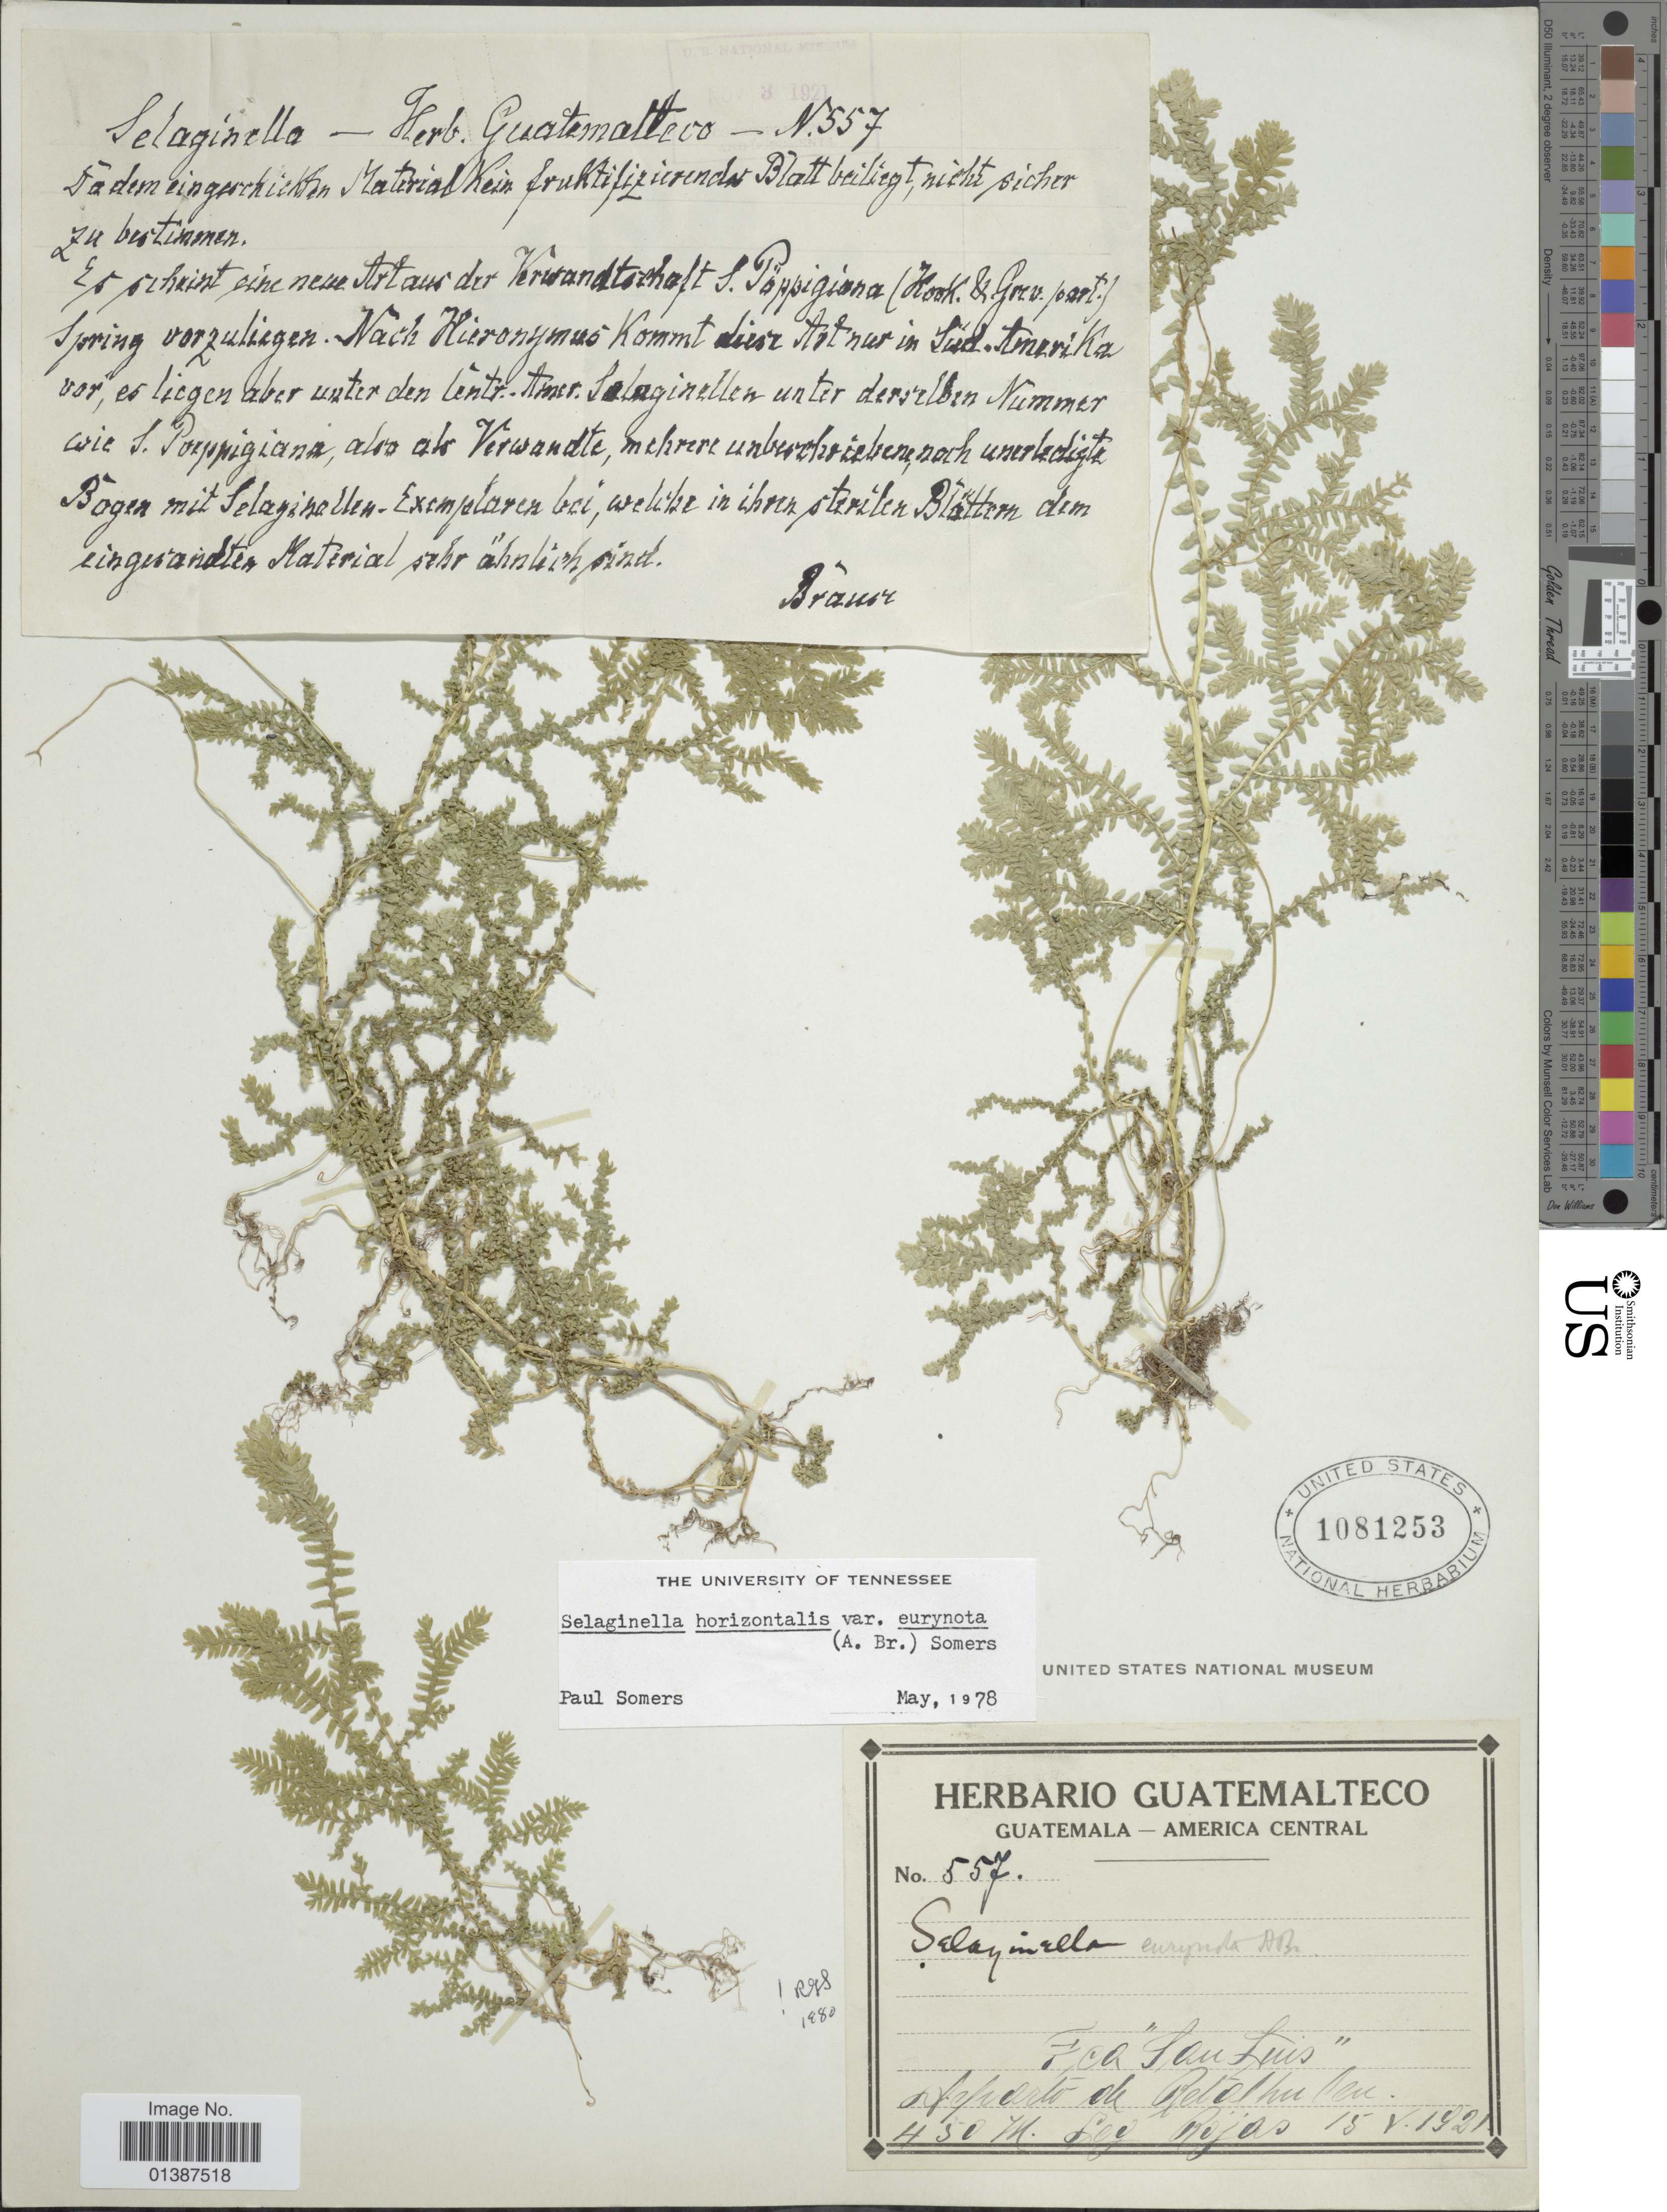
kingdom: Plantae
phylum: Tracheophyta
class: Lycopodiopsida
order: Selaginellales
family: Selaginellaceae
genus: Selaginella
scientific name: Selaginella eurynota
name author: A. Braun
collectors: Rojas, --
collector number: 557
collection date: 1921-05-15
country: Guatemala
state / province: Retalhuleu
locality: FCA San Luis.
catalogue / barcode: US 1081253